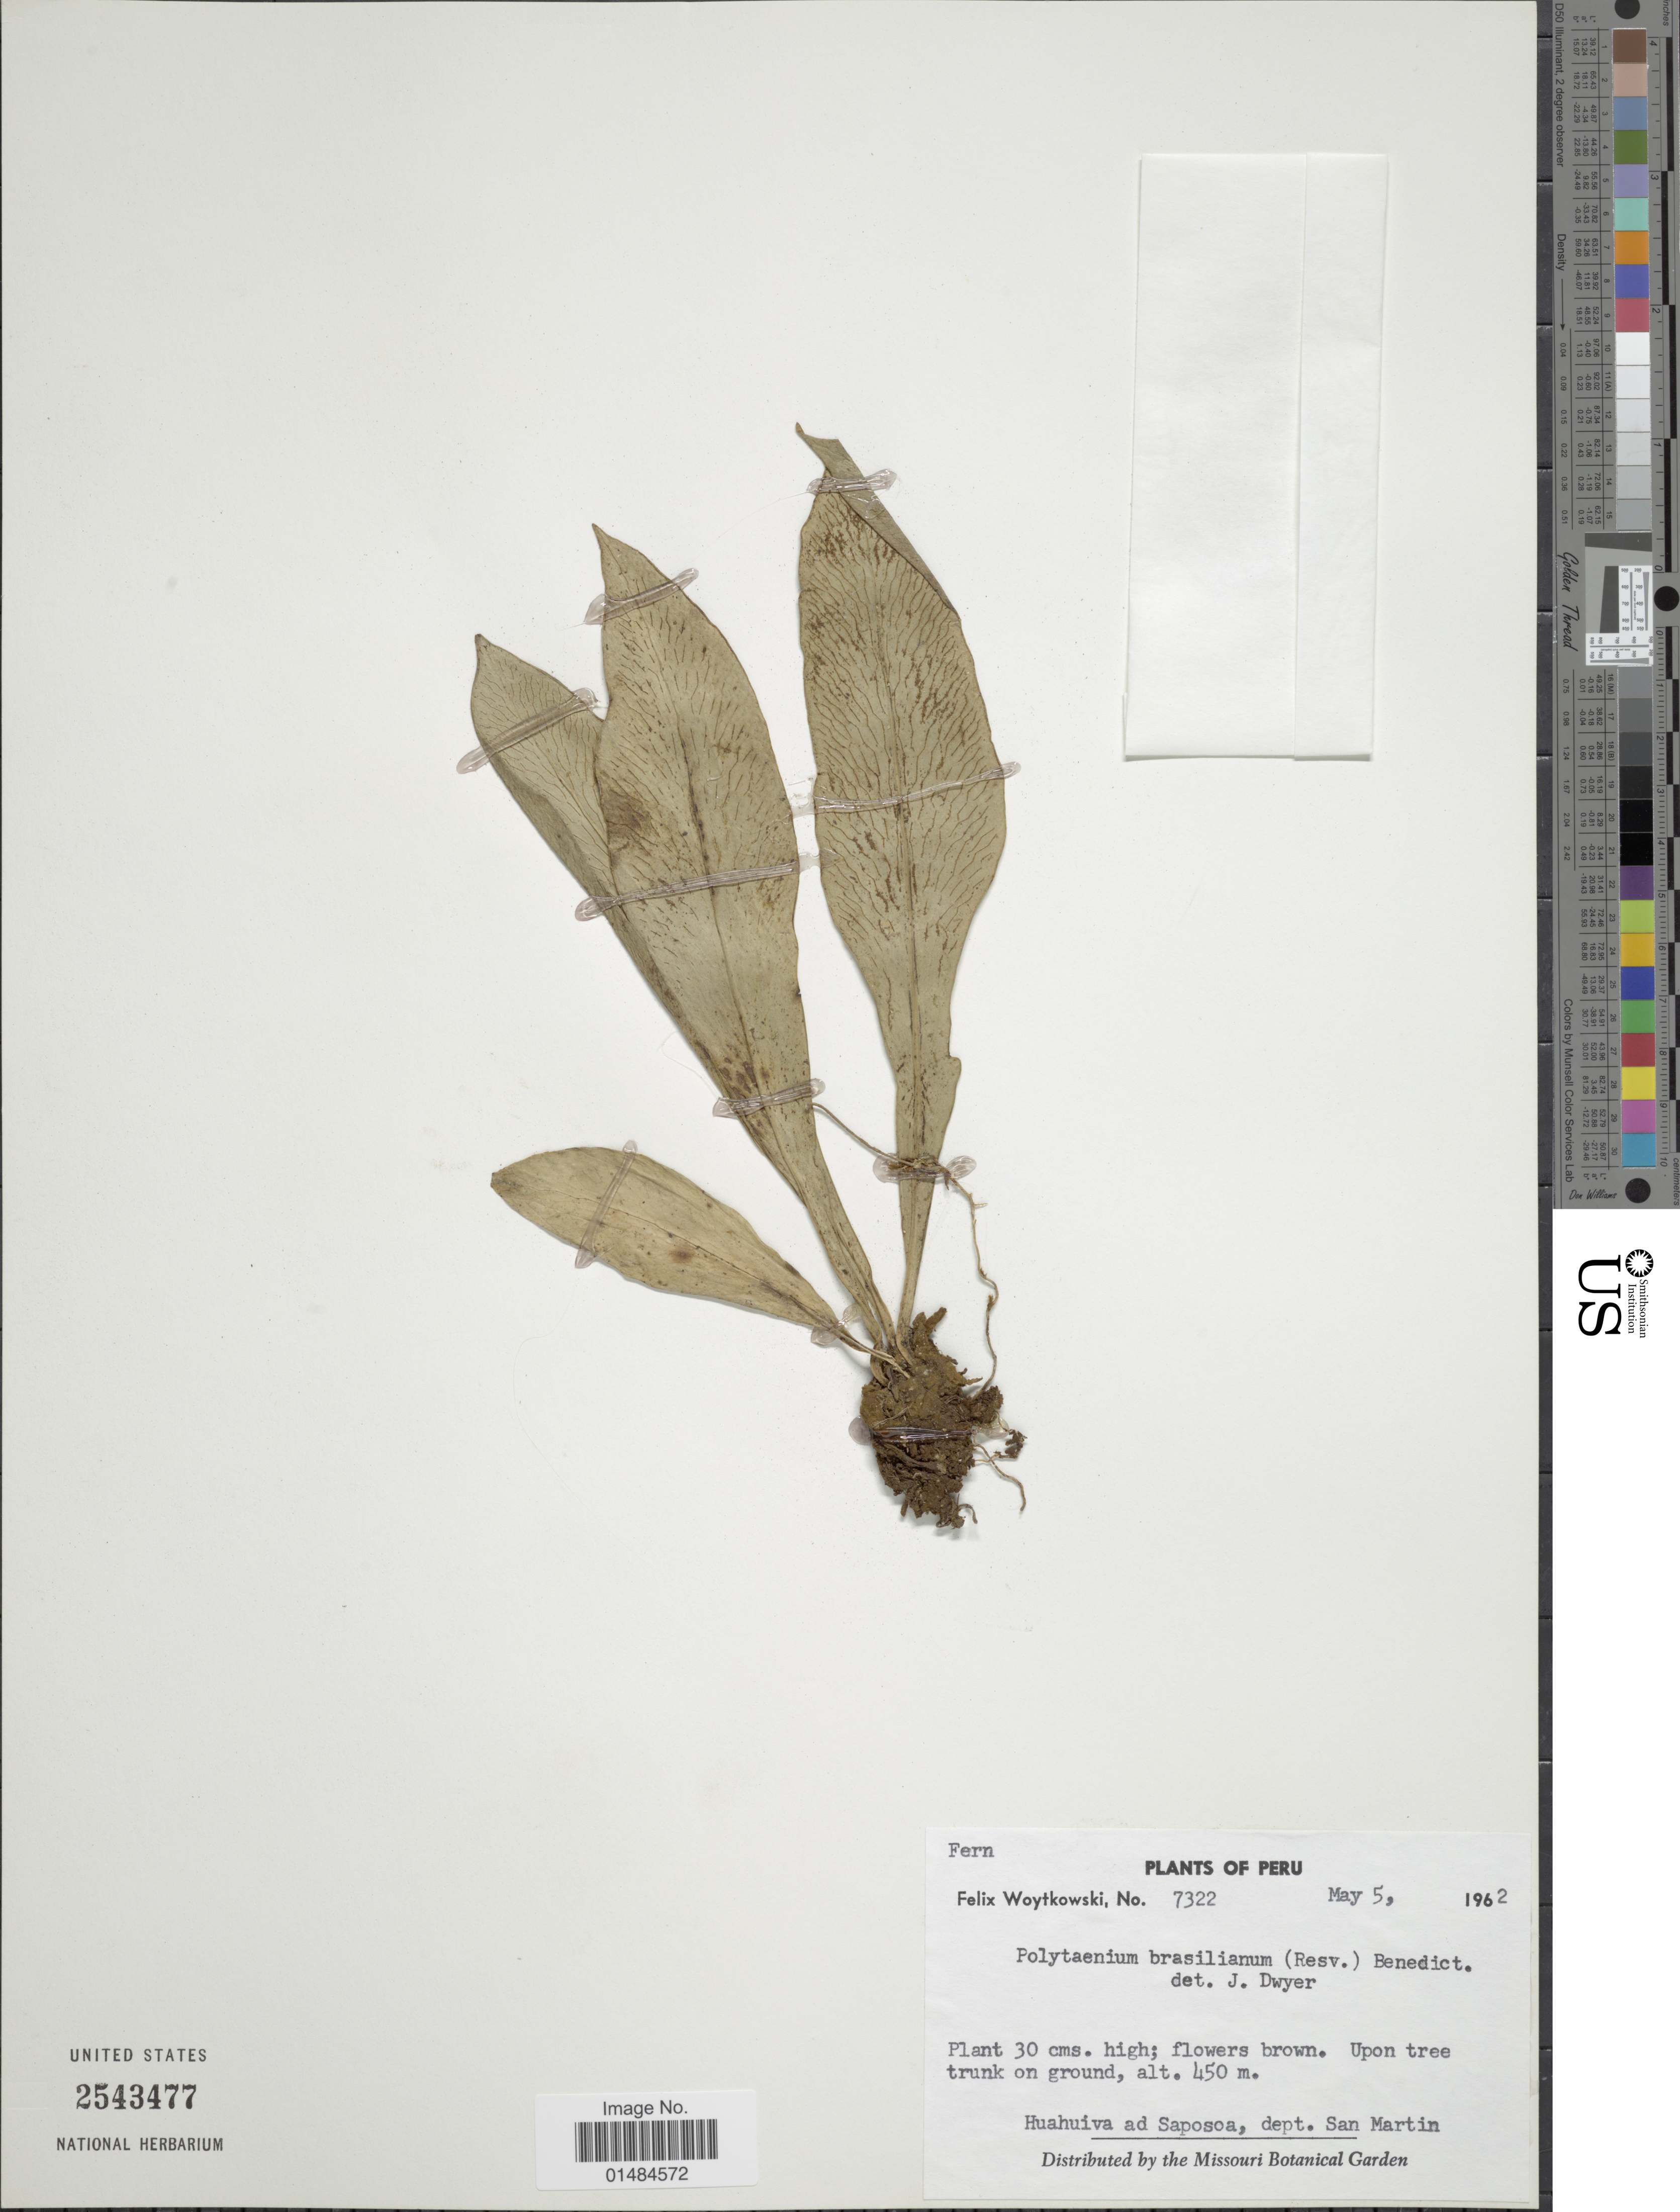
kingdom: Plantae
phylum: Tracheophyta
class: Polypodiopsida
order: Polypodiales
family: Pteridaceae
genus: Polytaenium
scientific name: Polytaenium cajenense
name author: (Desv.) Benedict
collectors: F. Woytkowski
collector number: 7322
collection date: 1962-05-05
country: Peru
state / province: San Martín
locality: Huahuiva ad Saposoa, dept. San Martin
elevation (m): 450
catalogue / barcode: US 2543477